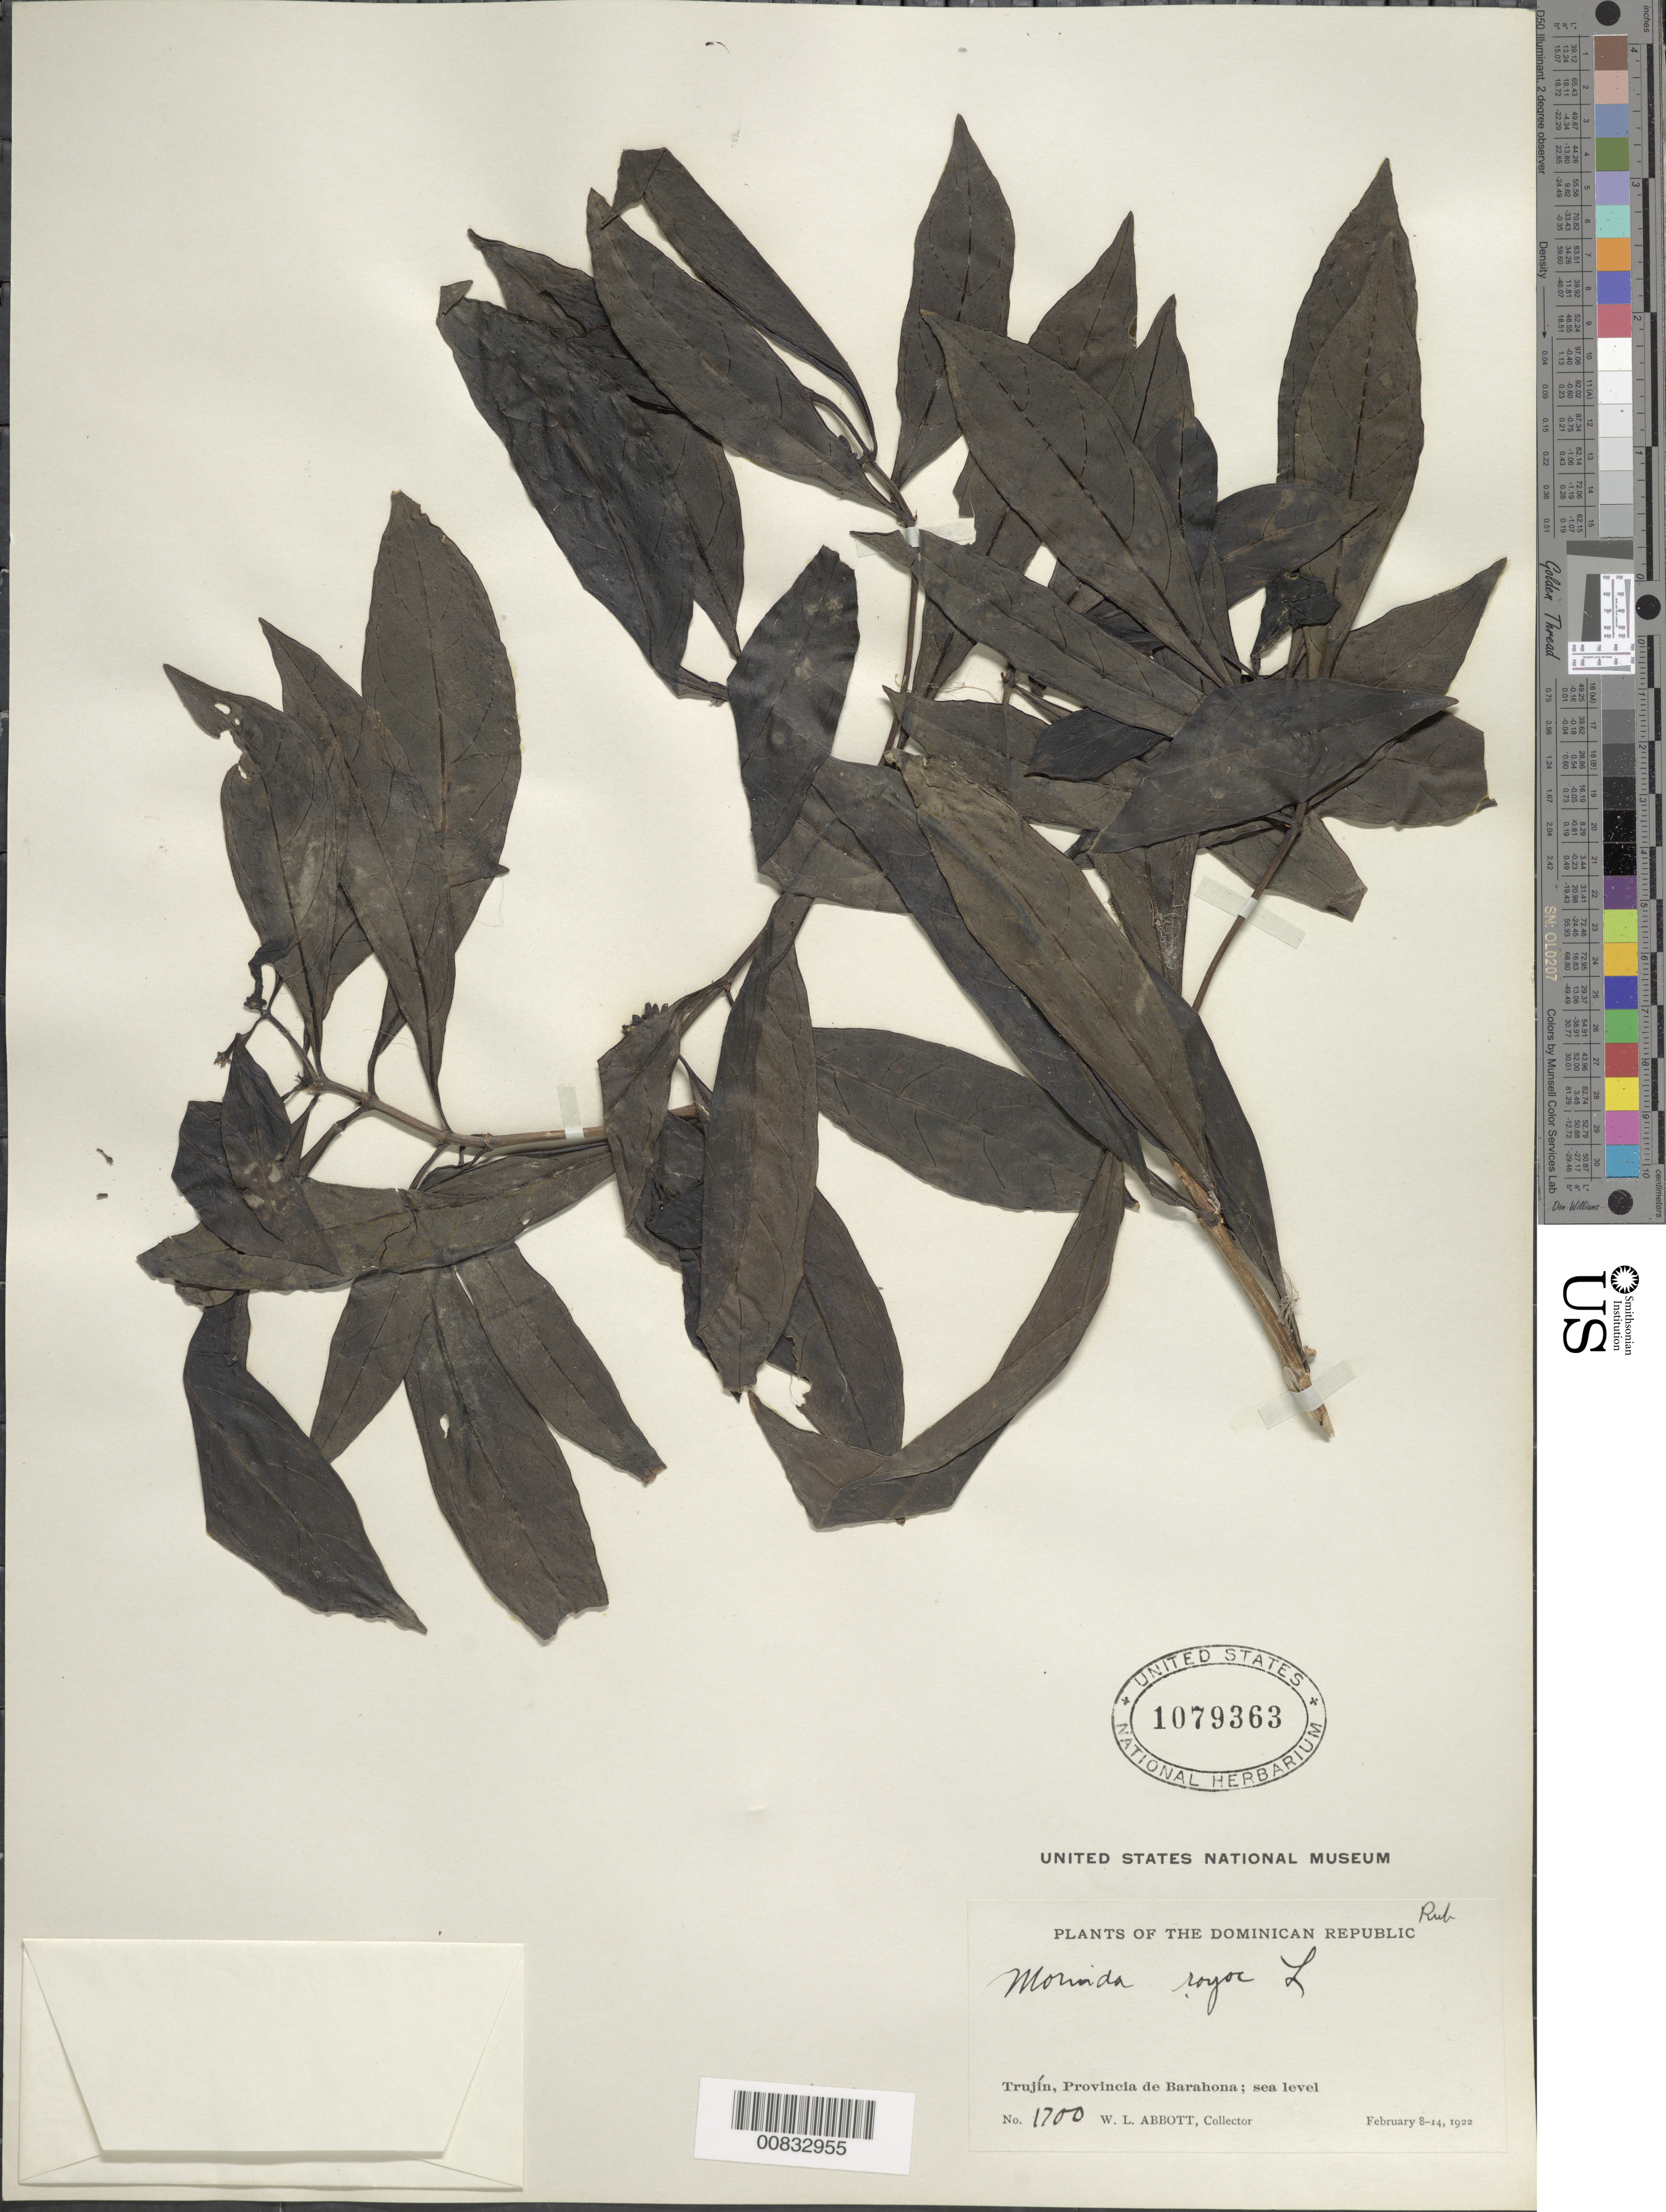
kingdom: Plantae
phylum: Tracheophyta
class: Magnoliopsida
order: Gentianales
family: Rubiaceae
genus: Morinda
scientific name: Morinda royoc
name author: L.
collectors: W. L. Abbott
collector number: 1700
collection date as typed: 08 Feb 1922 to 14 Feb 1922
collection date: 1922-02-08/1922-02-14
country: Dominican Republic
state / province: Barahona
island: Hispaniola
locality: Trujín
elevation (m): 0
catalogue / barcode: US 1079363